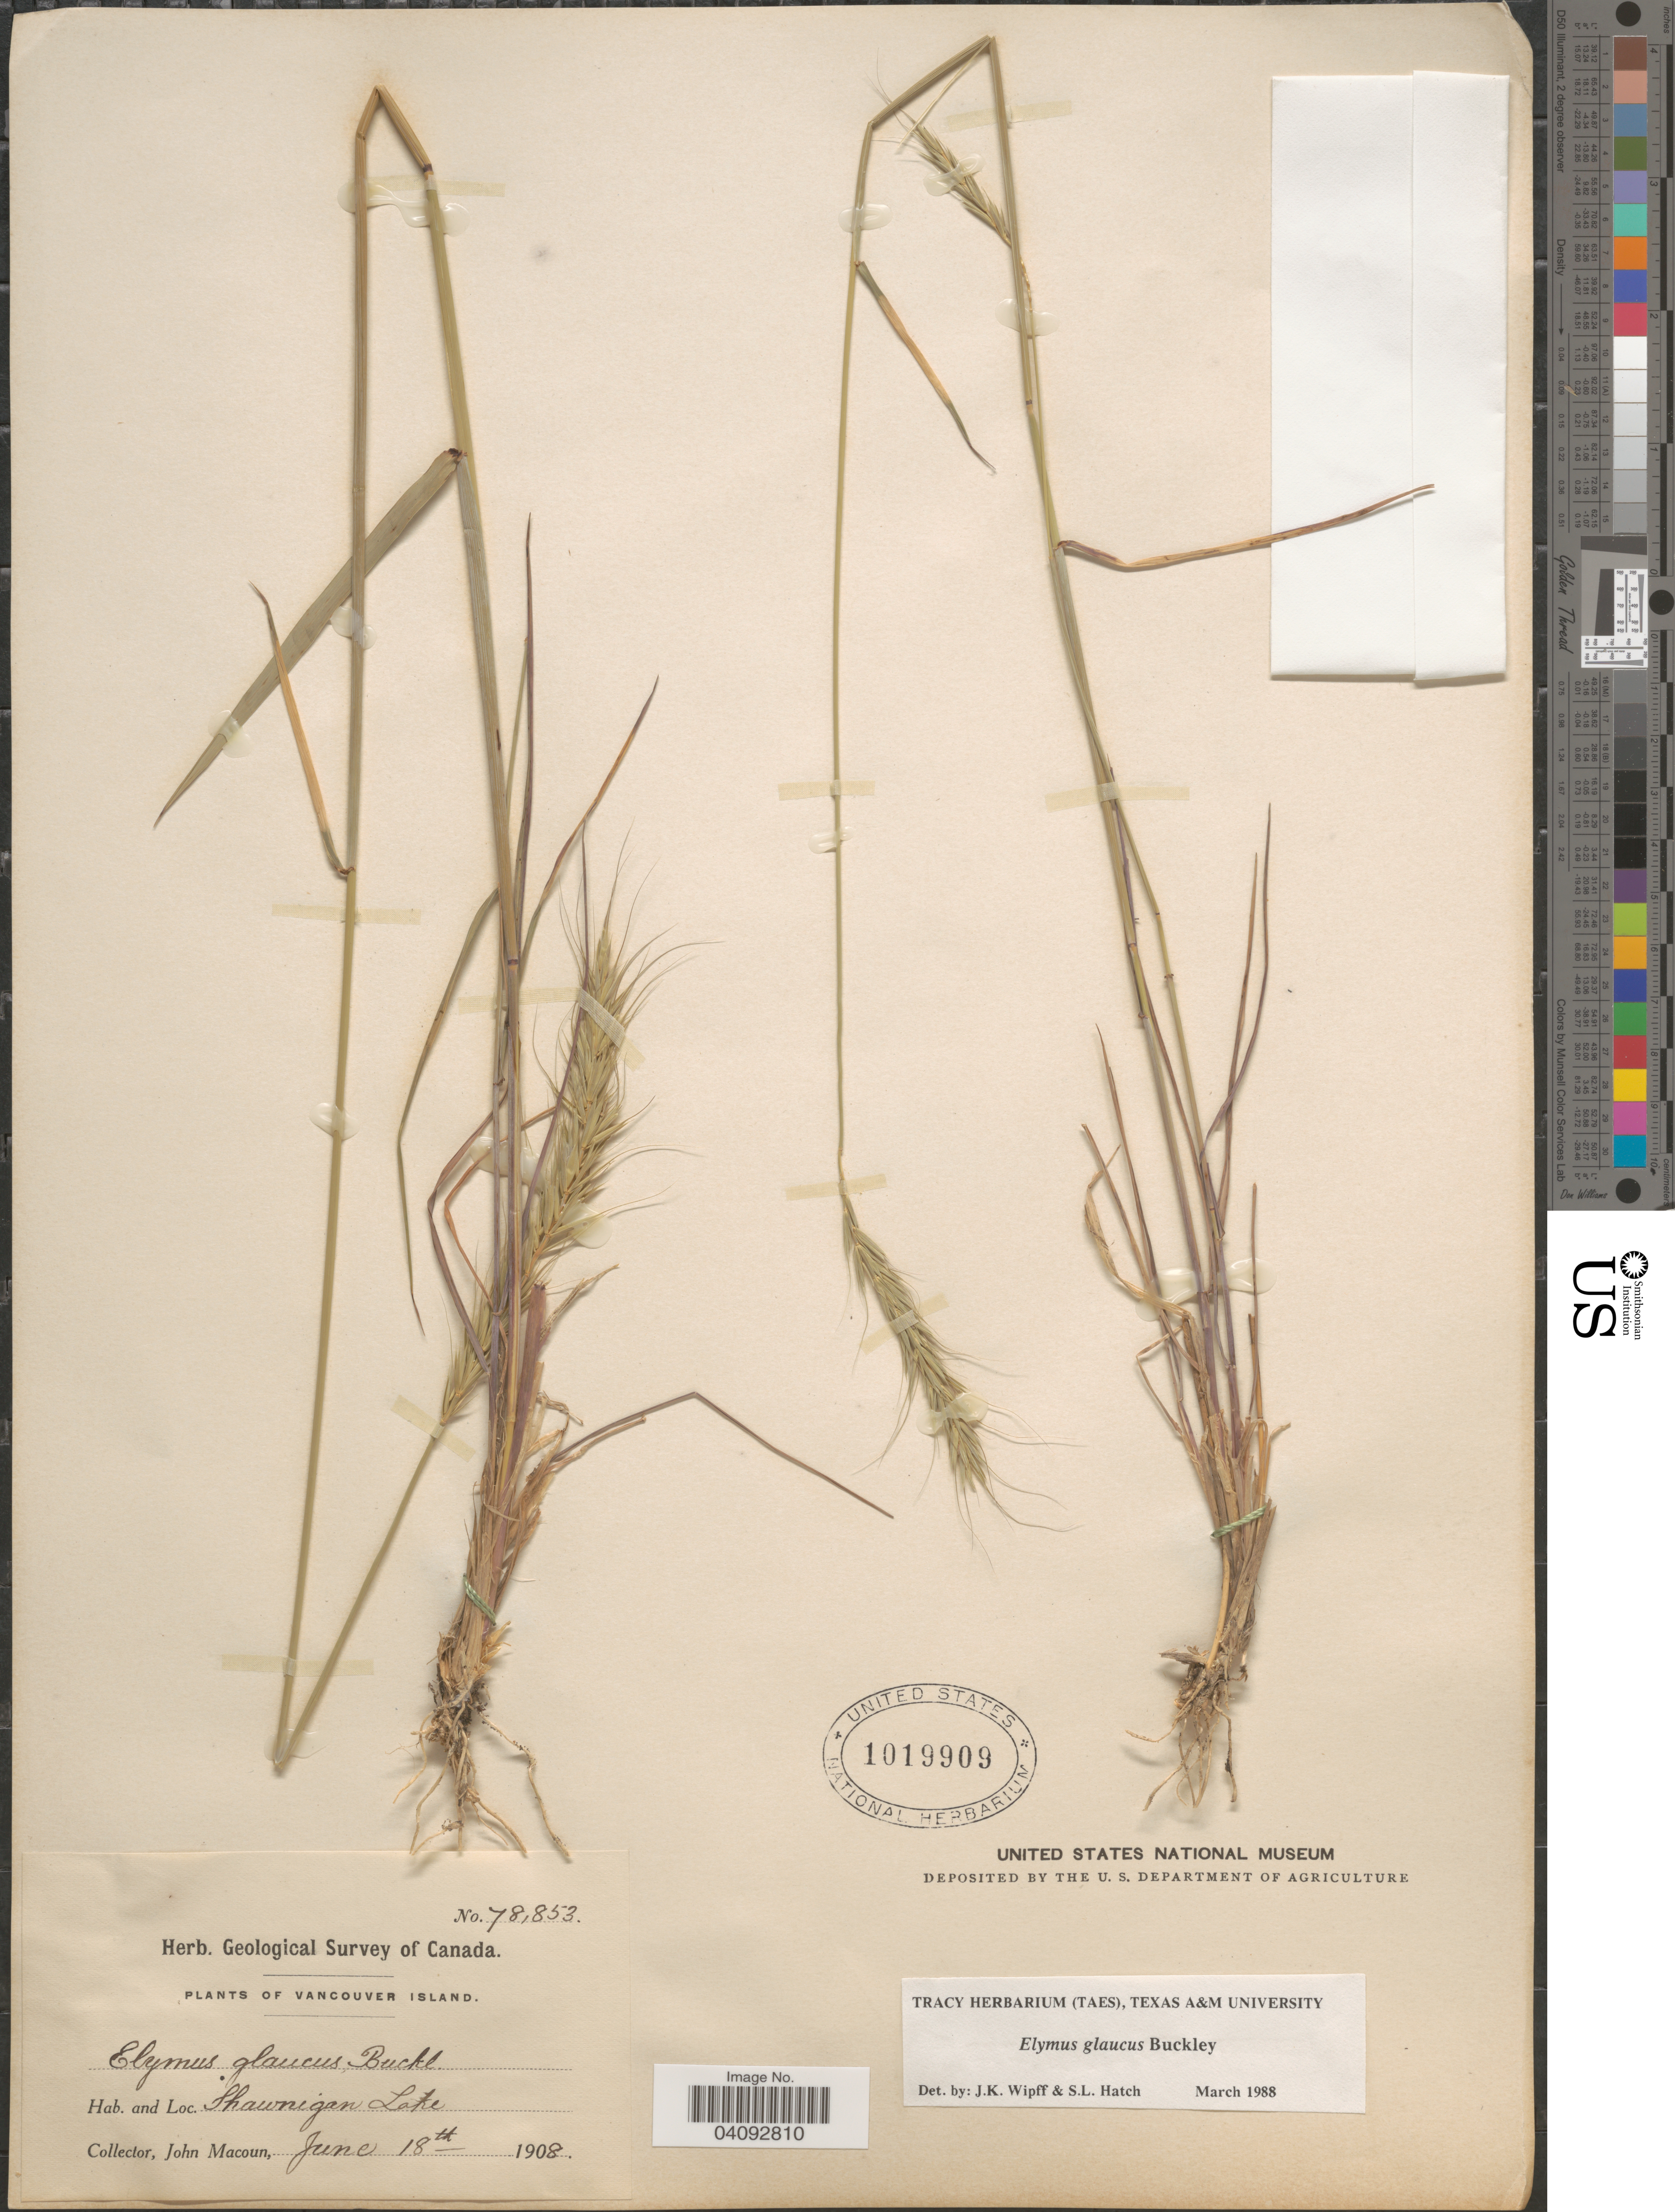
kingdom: Plantae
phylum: Tracheophyta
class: Liliopsida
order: Poales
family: Poaceae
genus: Elymus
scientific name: Elymus glaucus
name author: Buckley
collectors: J. Macoun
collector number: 78853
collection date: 1908-06-18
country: Canada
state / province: British Columbia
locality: Geological Survey of Canada. Vancouver Island. Shawnigan Lake.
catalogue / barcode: US 1019909